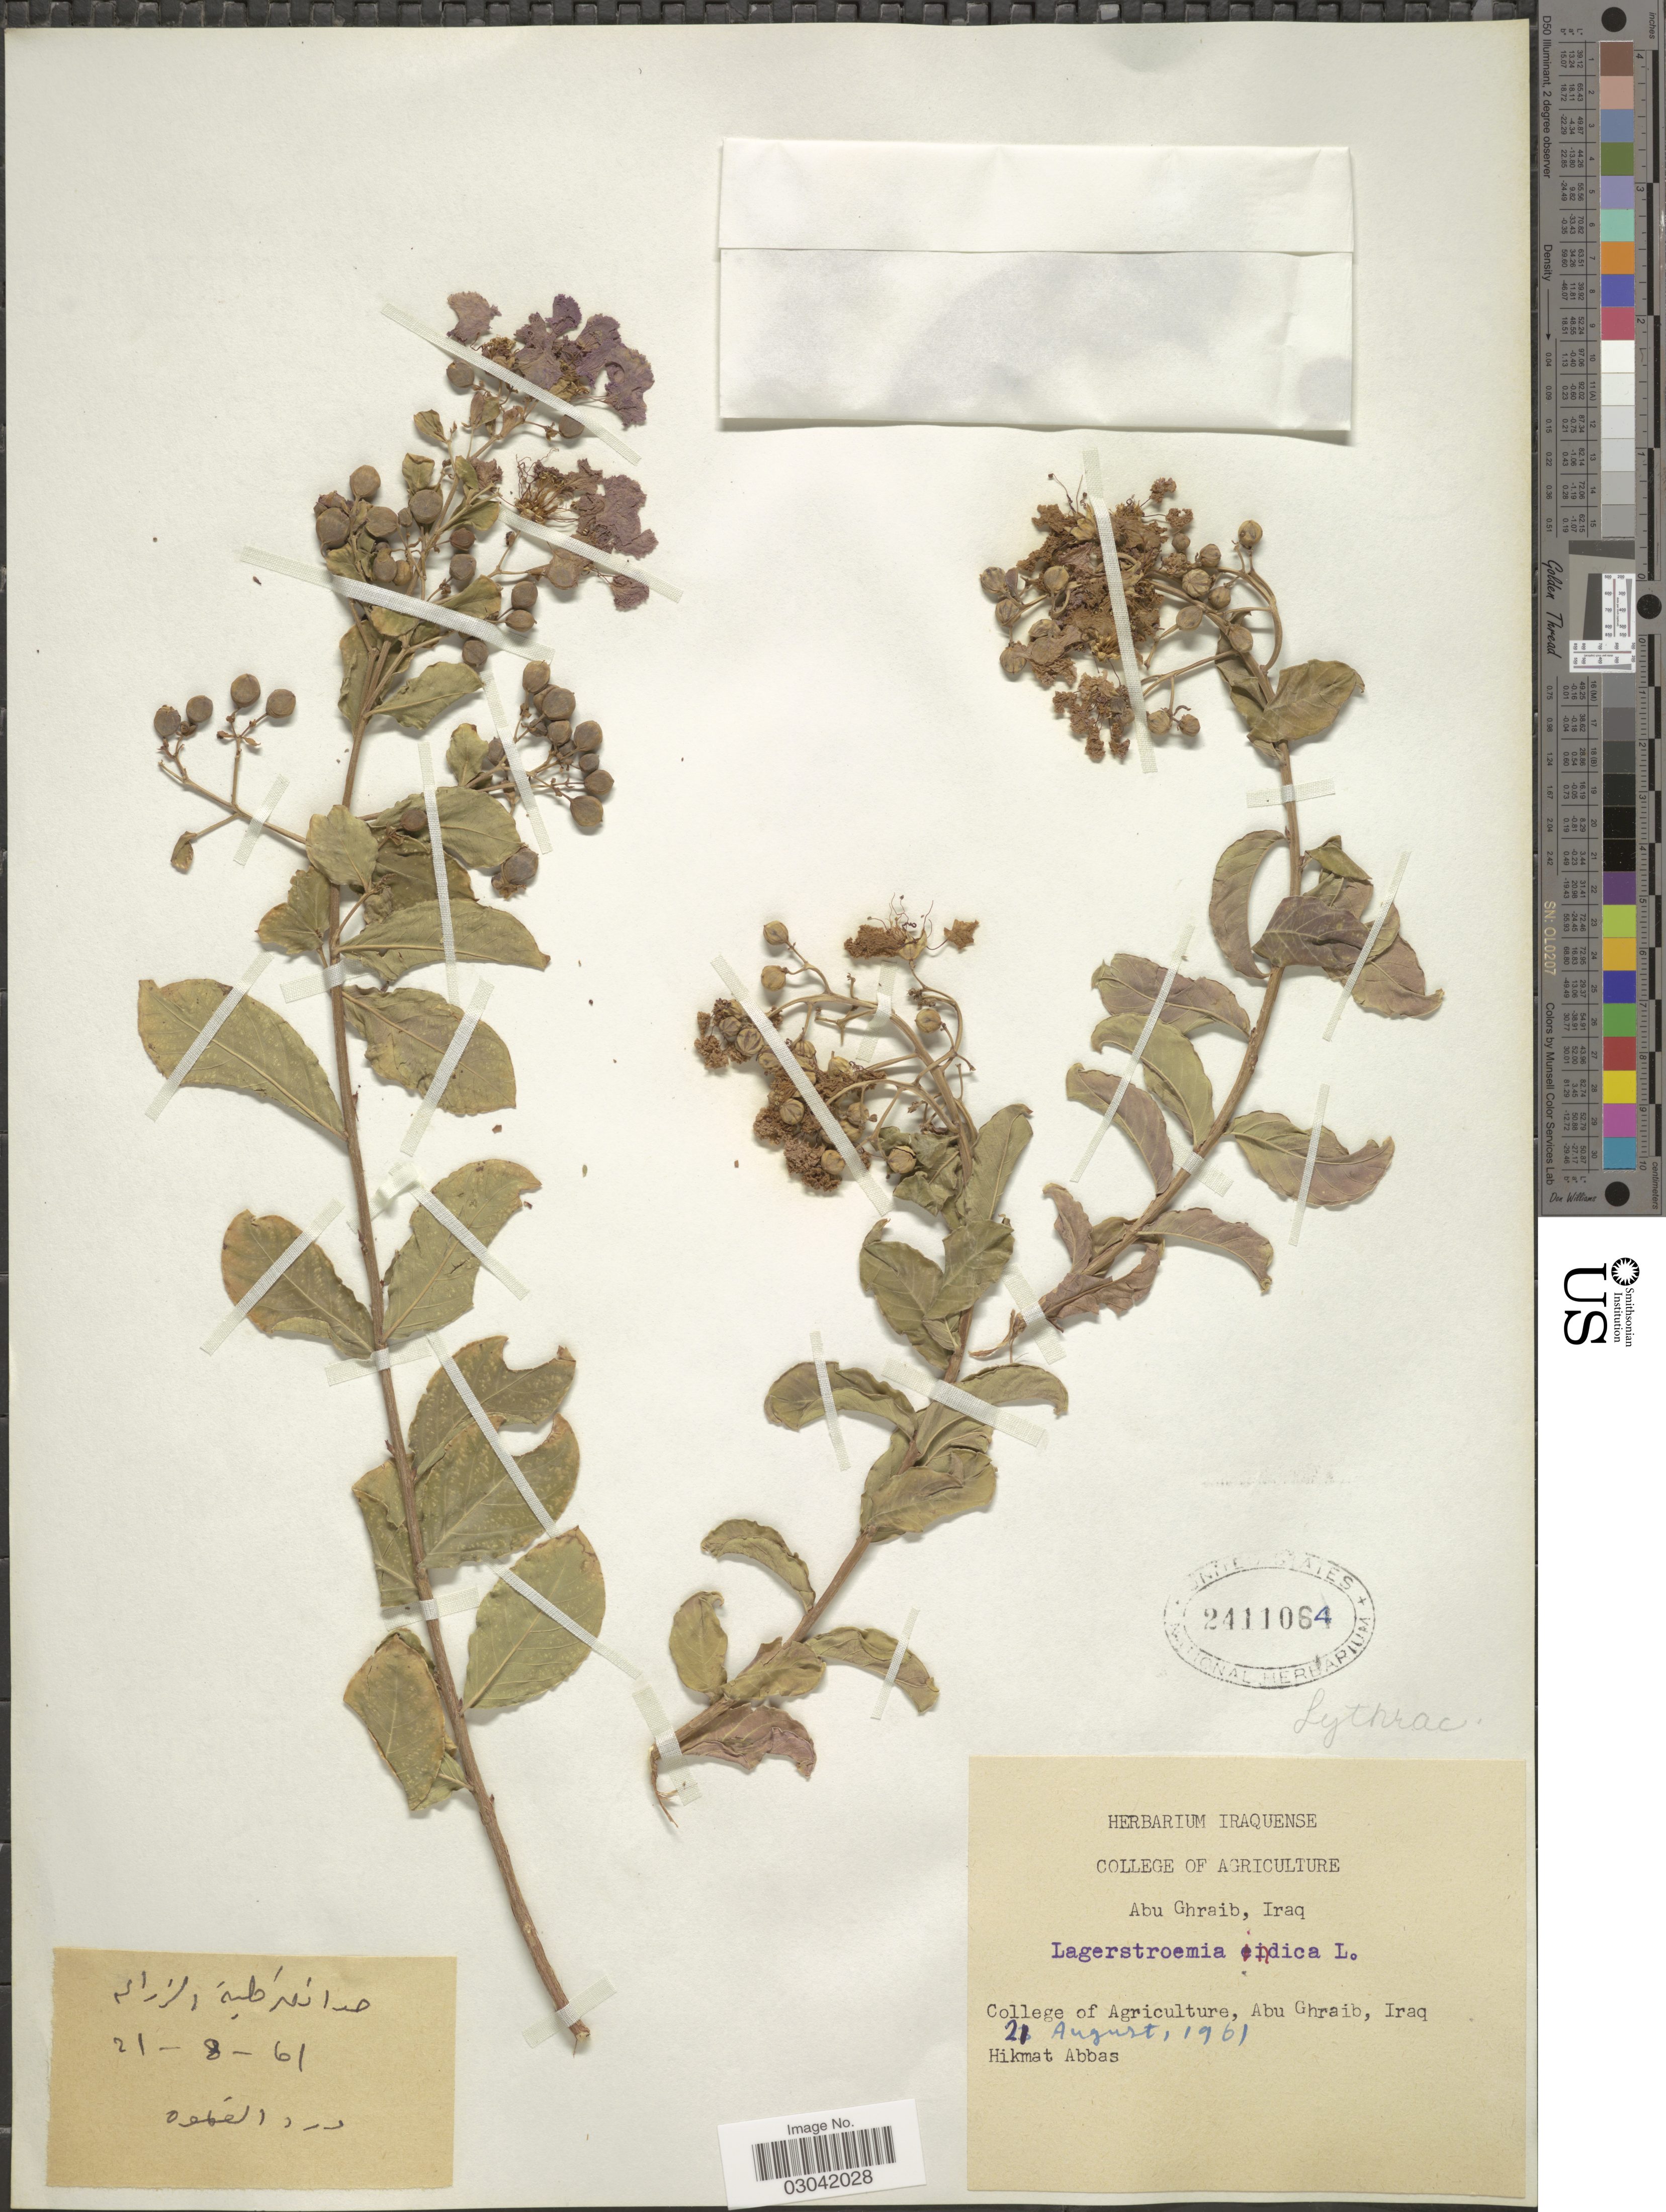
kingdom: Plantae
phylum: Tracheophyta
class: Magnoliopsida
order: Myrtales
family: Lythraceae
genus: Lagerstroemia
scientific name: Lagerstroemia indica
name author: L.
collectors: H. Abbas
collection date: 1961-08-21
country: Iraq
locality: Agriculture, Abu Ghraib.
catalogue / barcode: US 2411064